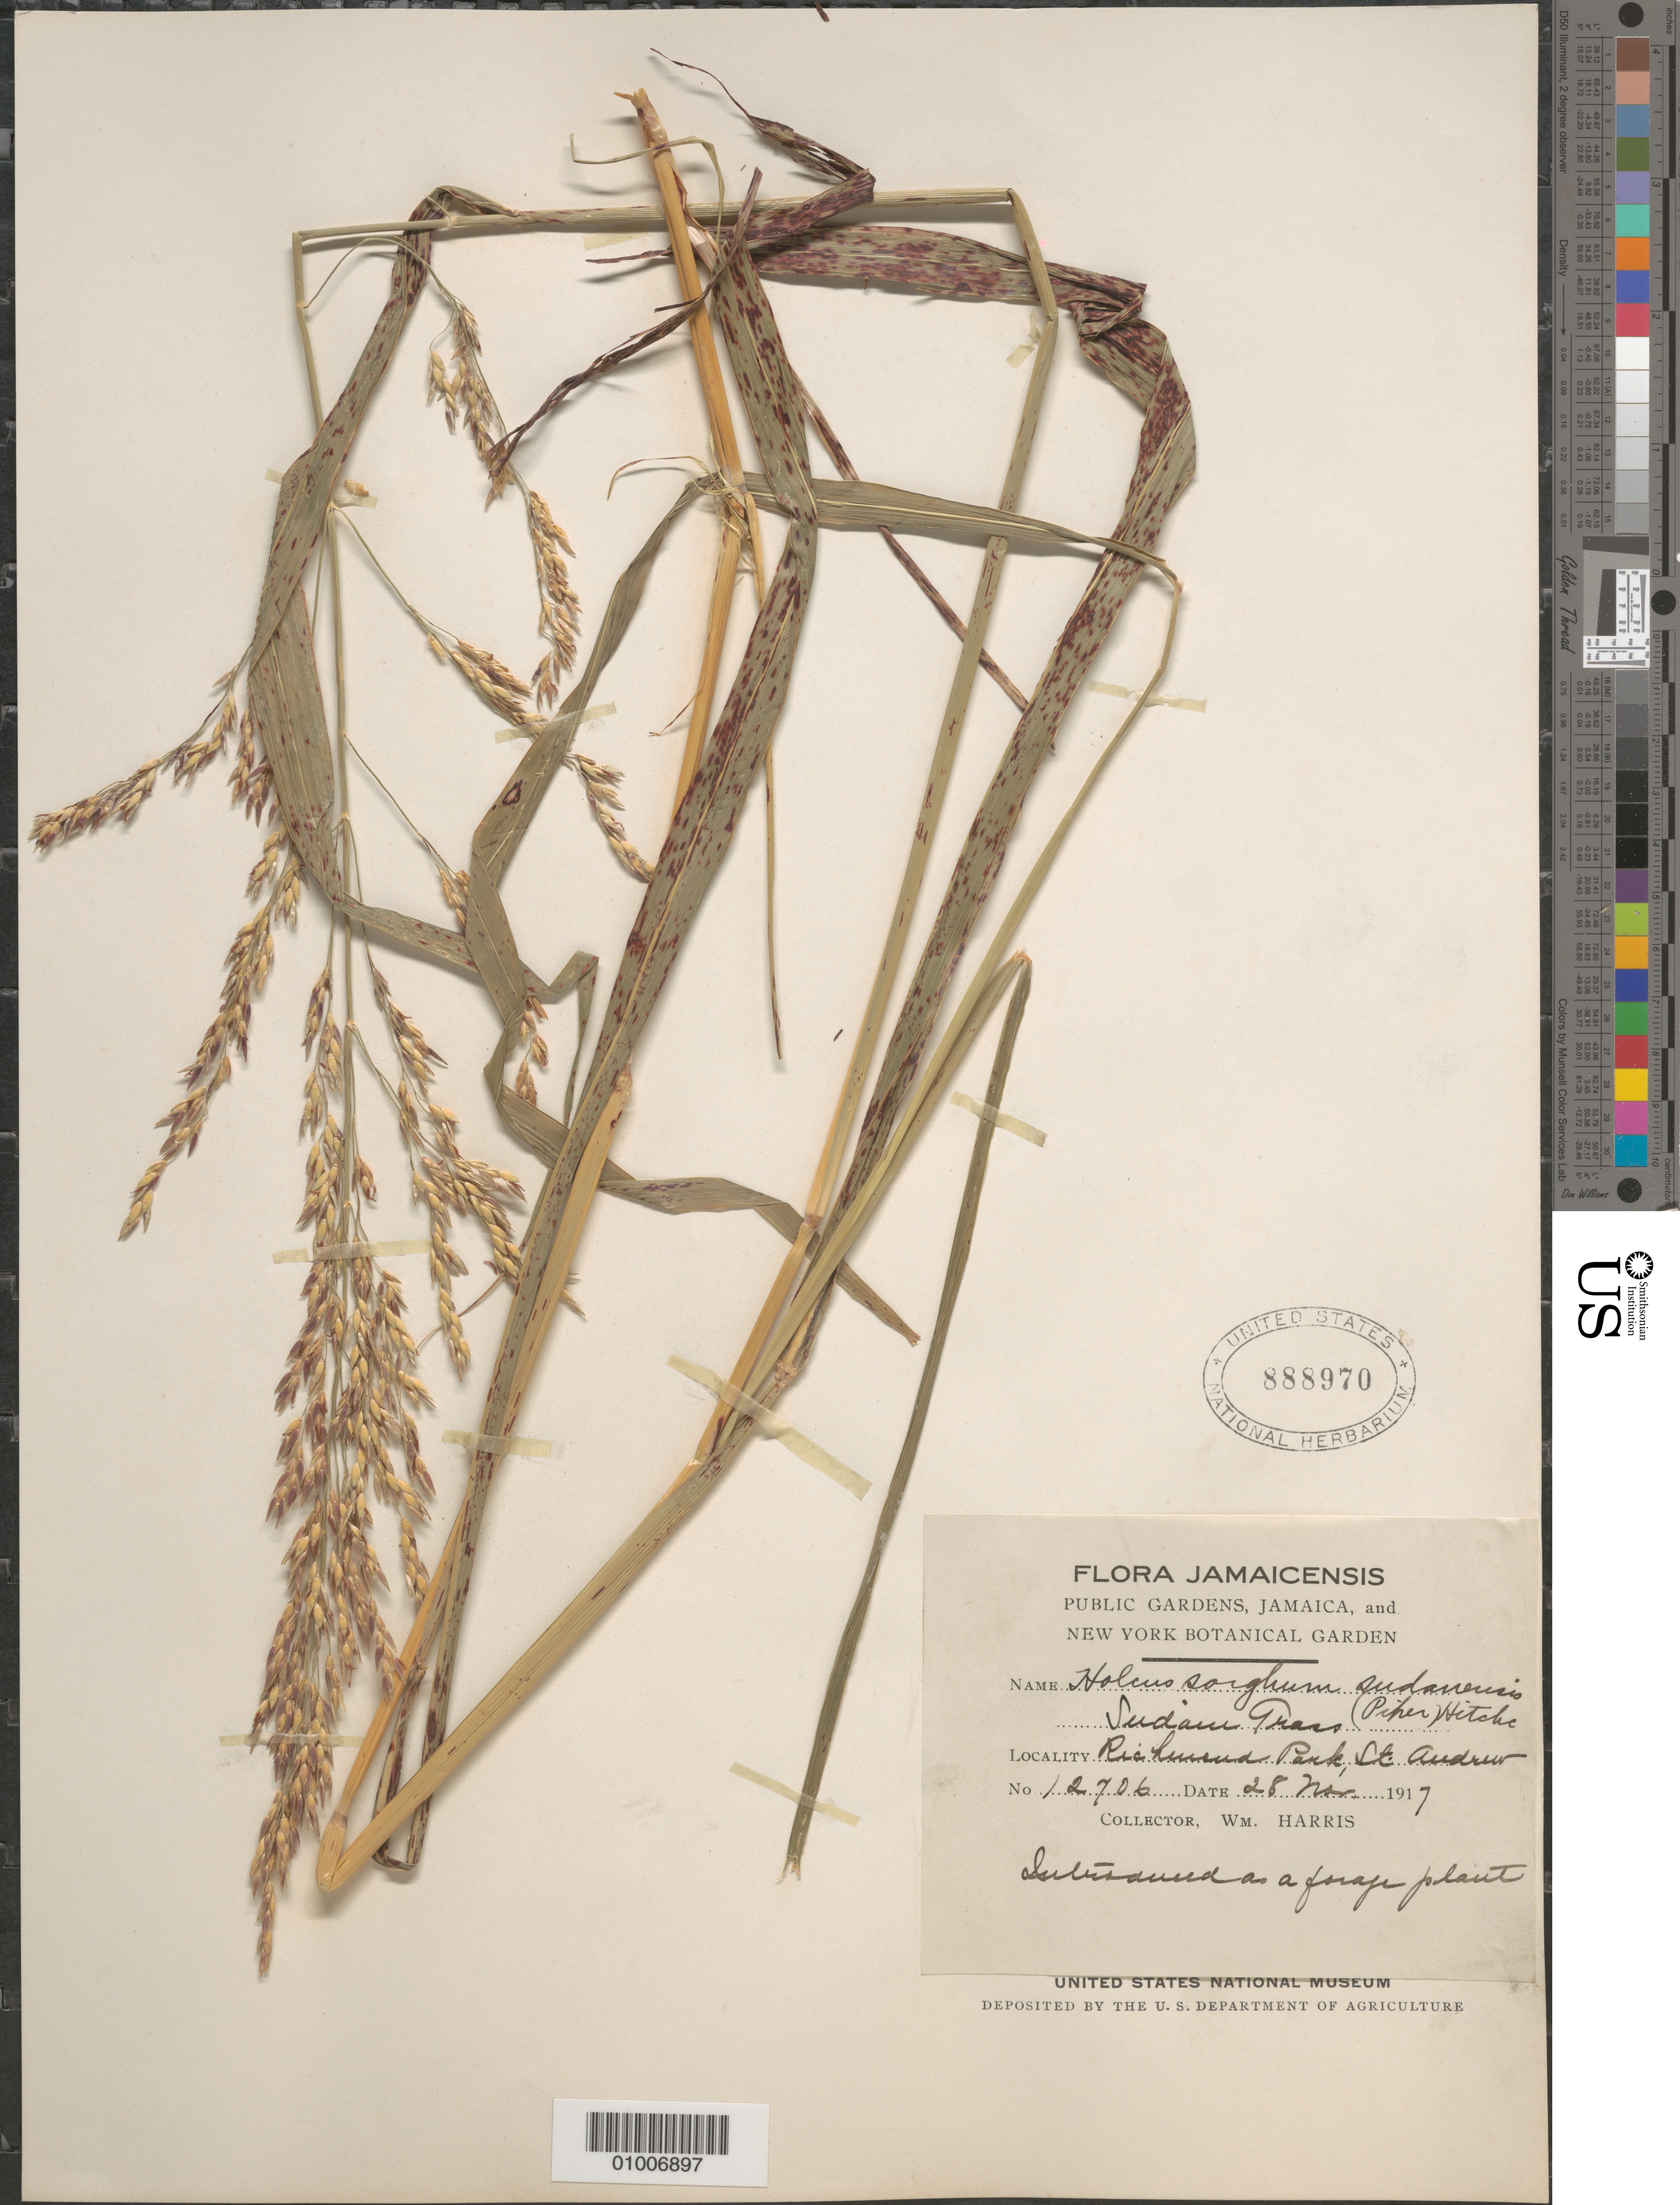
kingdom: Plantae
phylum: Tracheophyta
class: Liliopsida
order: Poales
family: Poaceae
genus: Sorghum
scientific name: Sorghum bicolor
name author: (L.) Moench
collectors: W. Harris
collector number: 12706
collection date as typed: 28 Mar 1917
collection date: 1917-03-28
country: Jamaica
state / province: Saint Andrew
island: Jamaica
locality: Richmond Park, St. Andrew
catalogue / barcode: US 888970